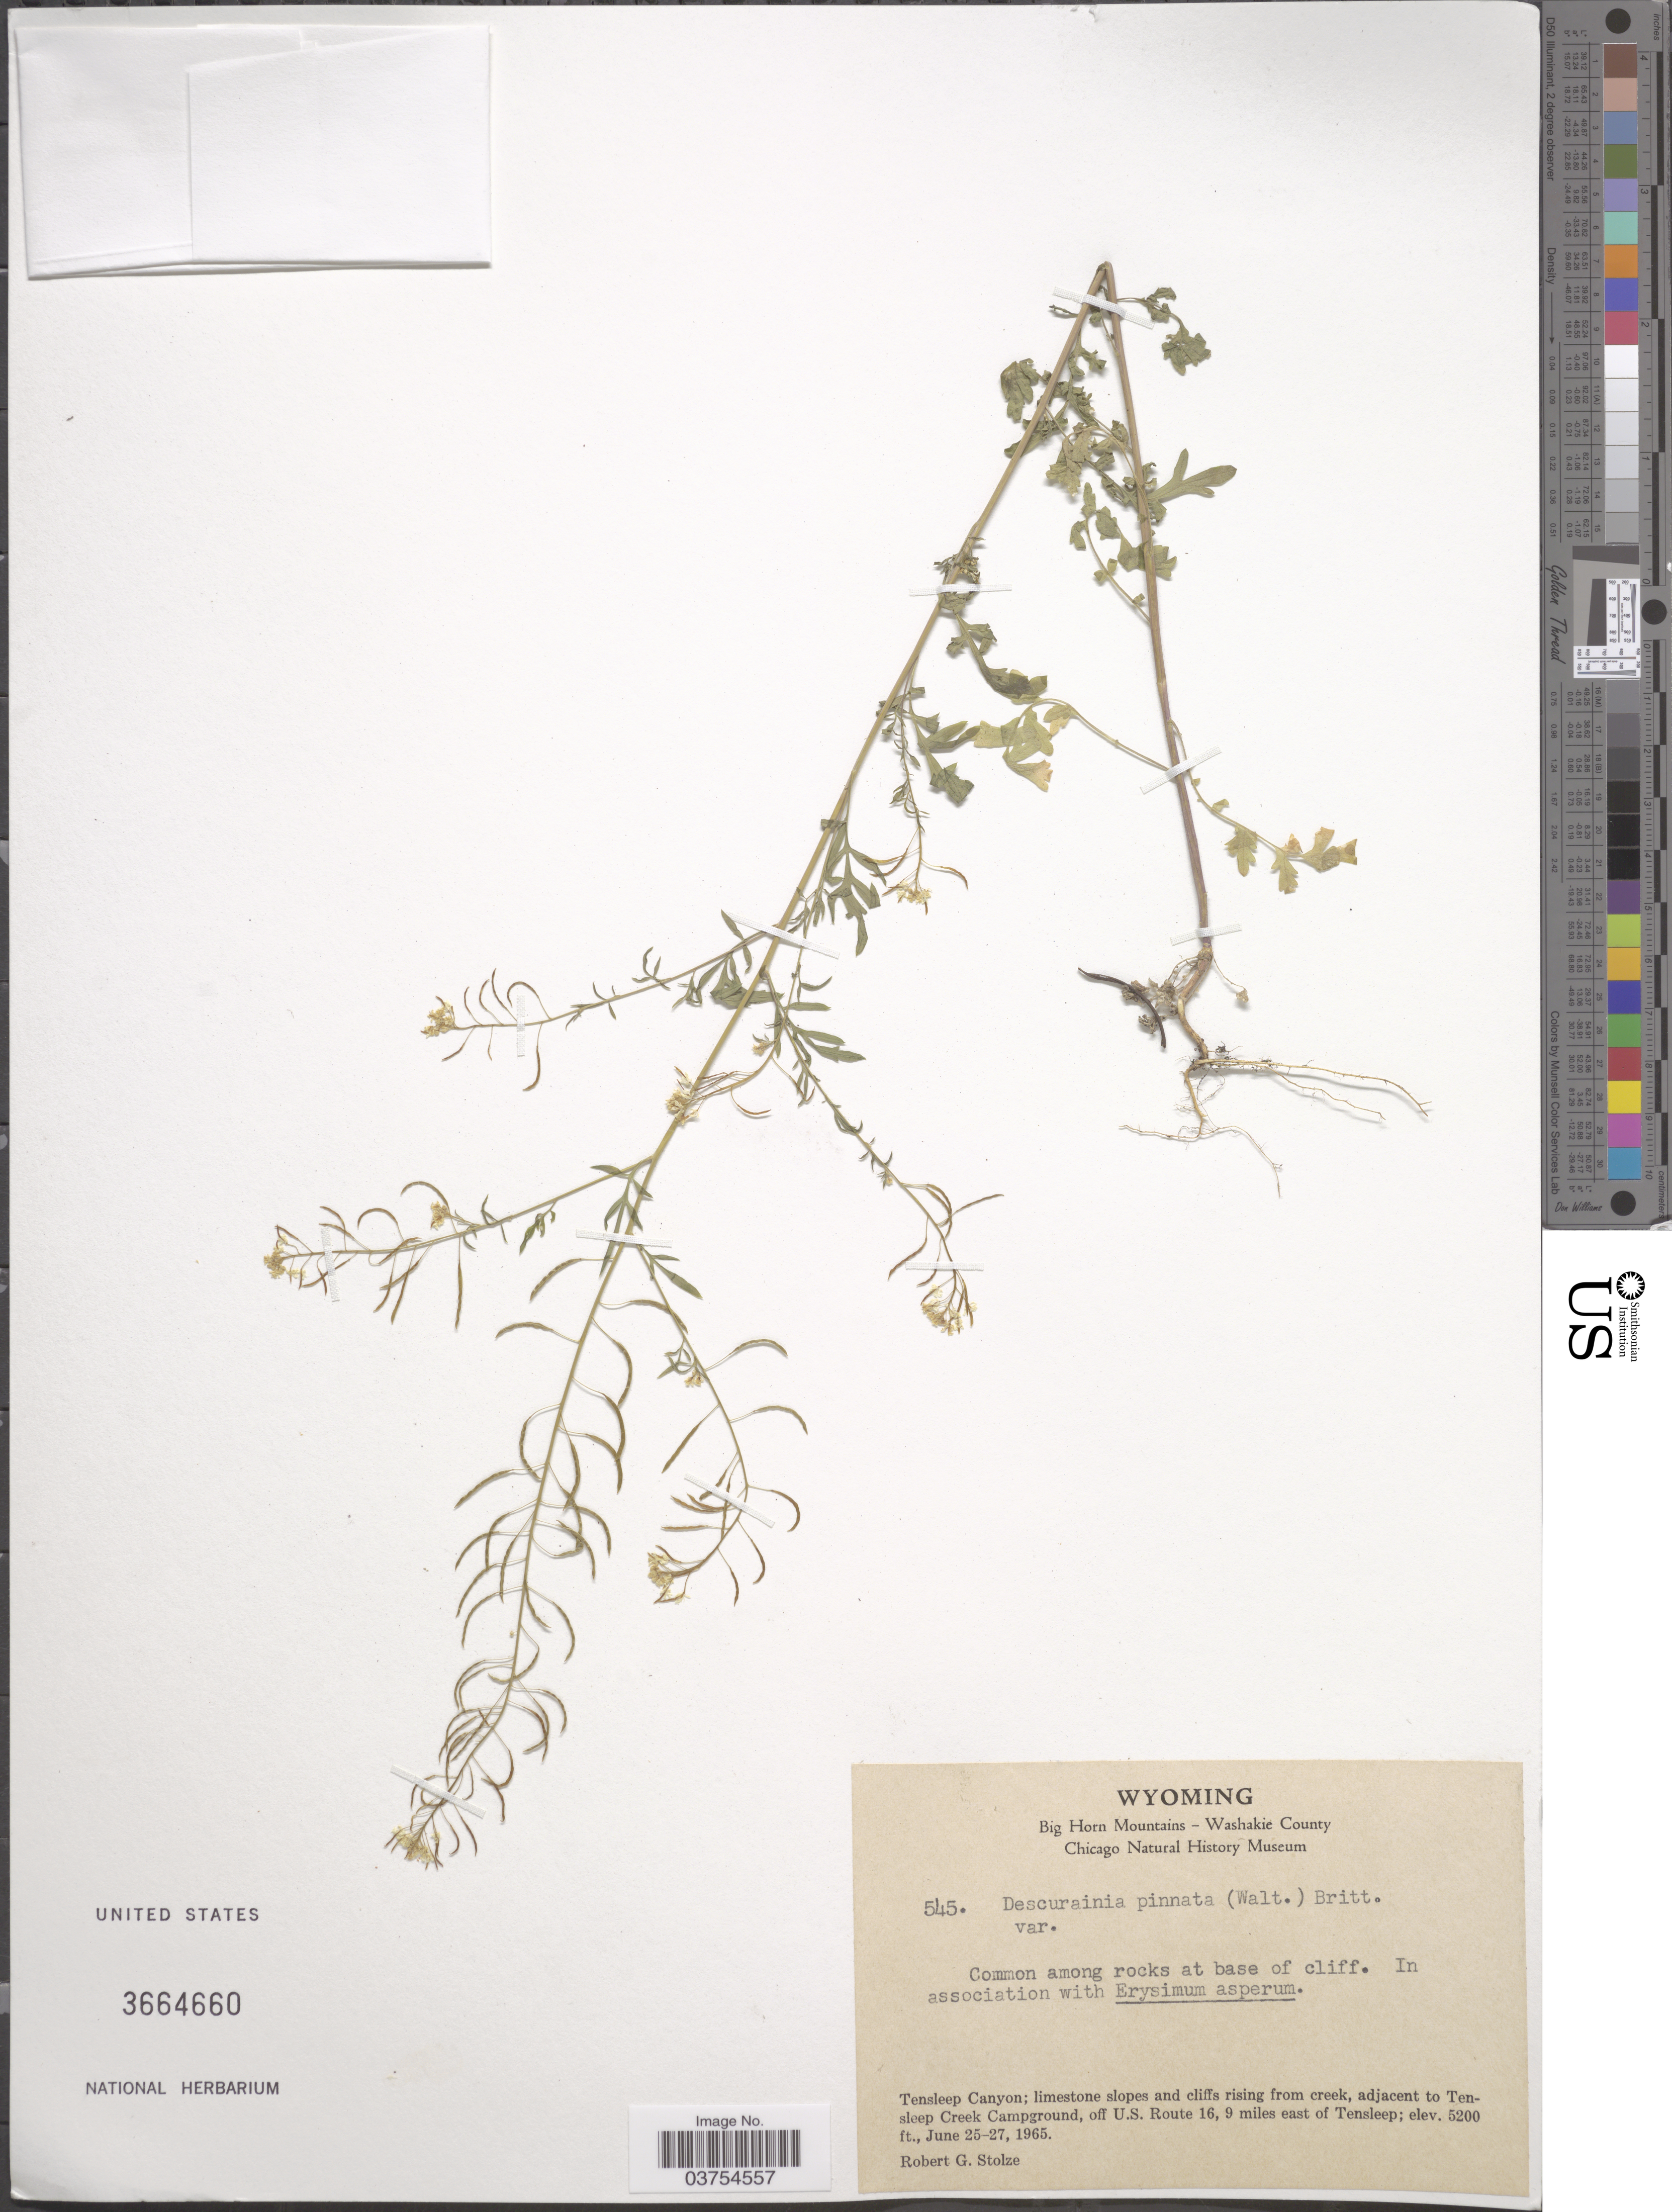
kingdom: Plantae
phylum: Tracheophyta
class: Magnoliopsida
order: Brassicales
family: Brassicaceae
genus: Descurainia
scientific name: Descurainia pinnata var. sp.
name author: (C.A. Mey.)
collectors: R. G. Stolze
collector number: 545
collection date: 1965-06-25/1965-06-27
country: United States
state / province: Wyoming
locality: Big Horn Mountains- Washakie County. Tensleep Canyon; limestone slopes and cliffs rising from creek, adjacent to Tensleep Creek Campground, off U.S. Route 16, 9 miles east of Tensleep.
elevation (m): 1585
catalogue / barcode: US 3664660